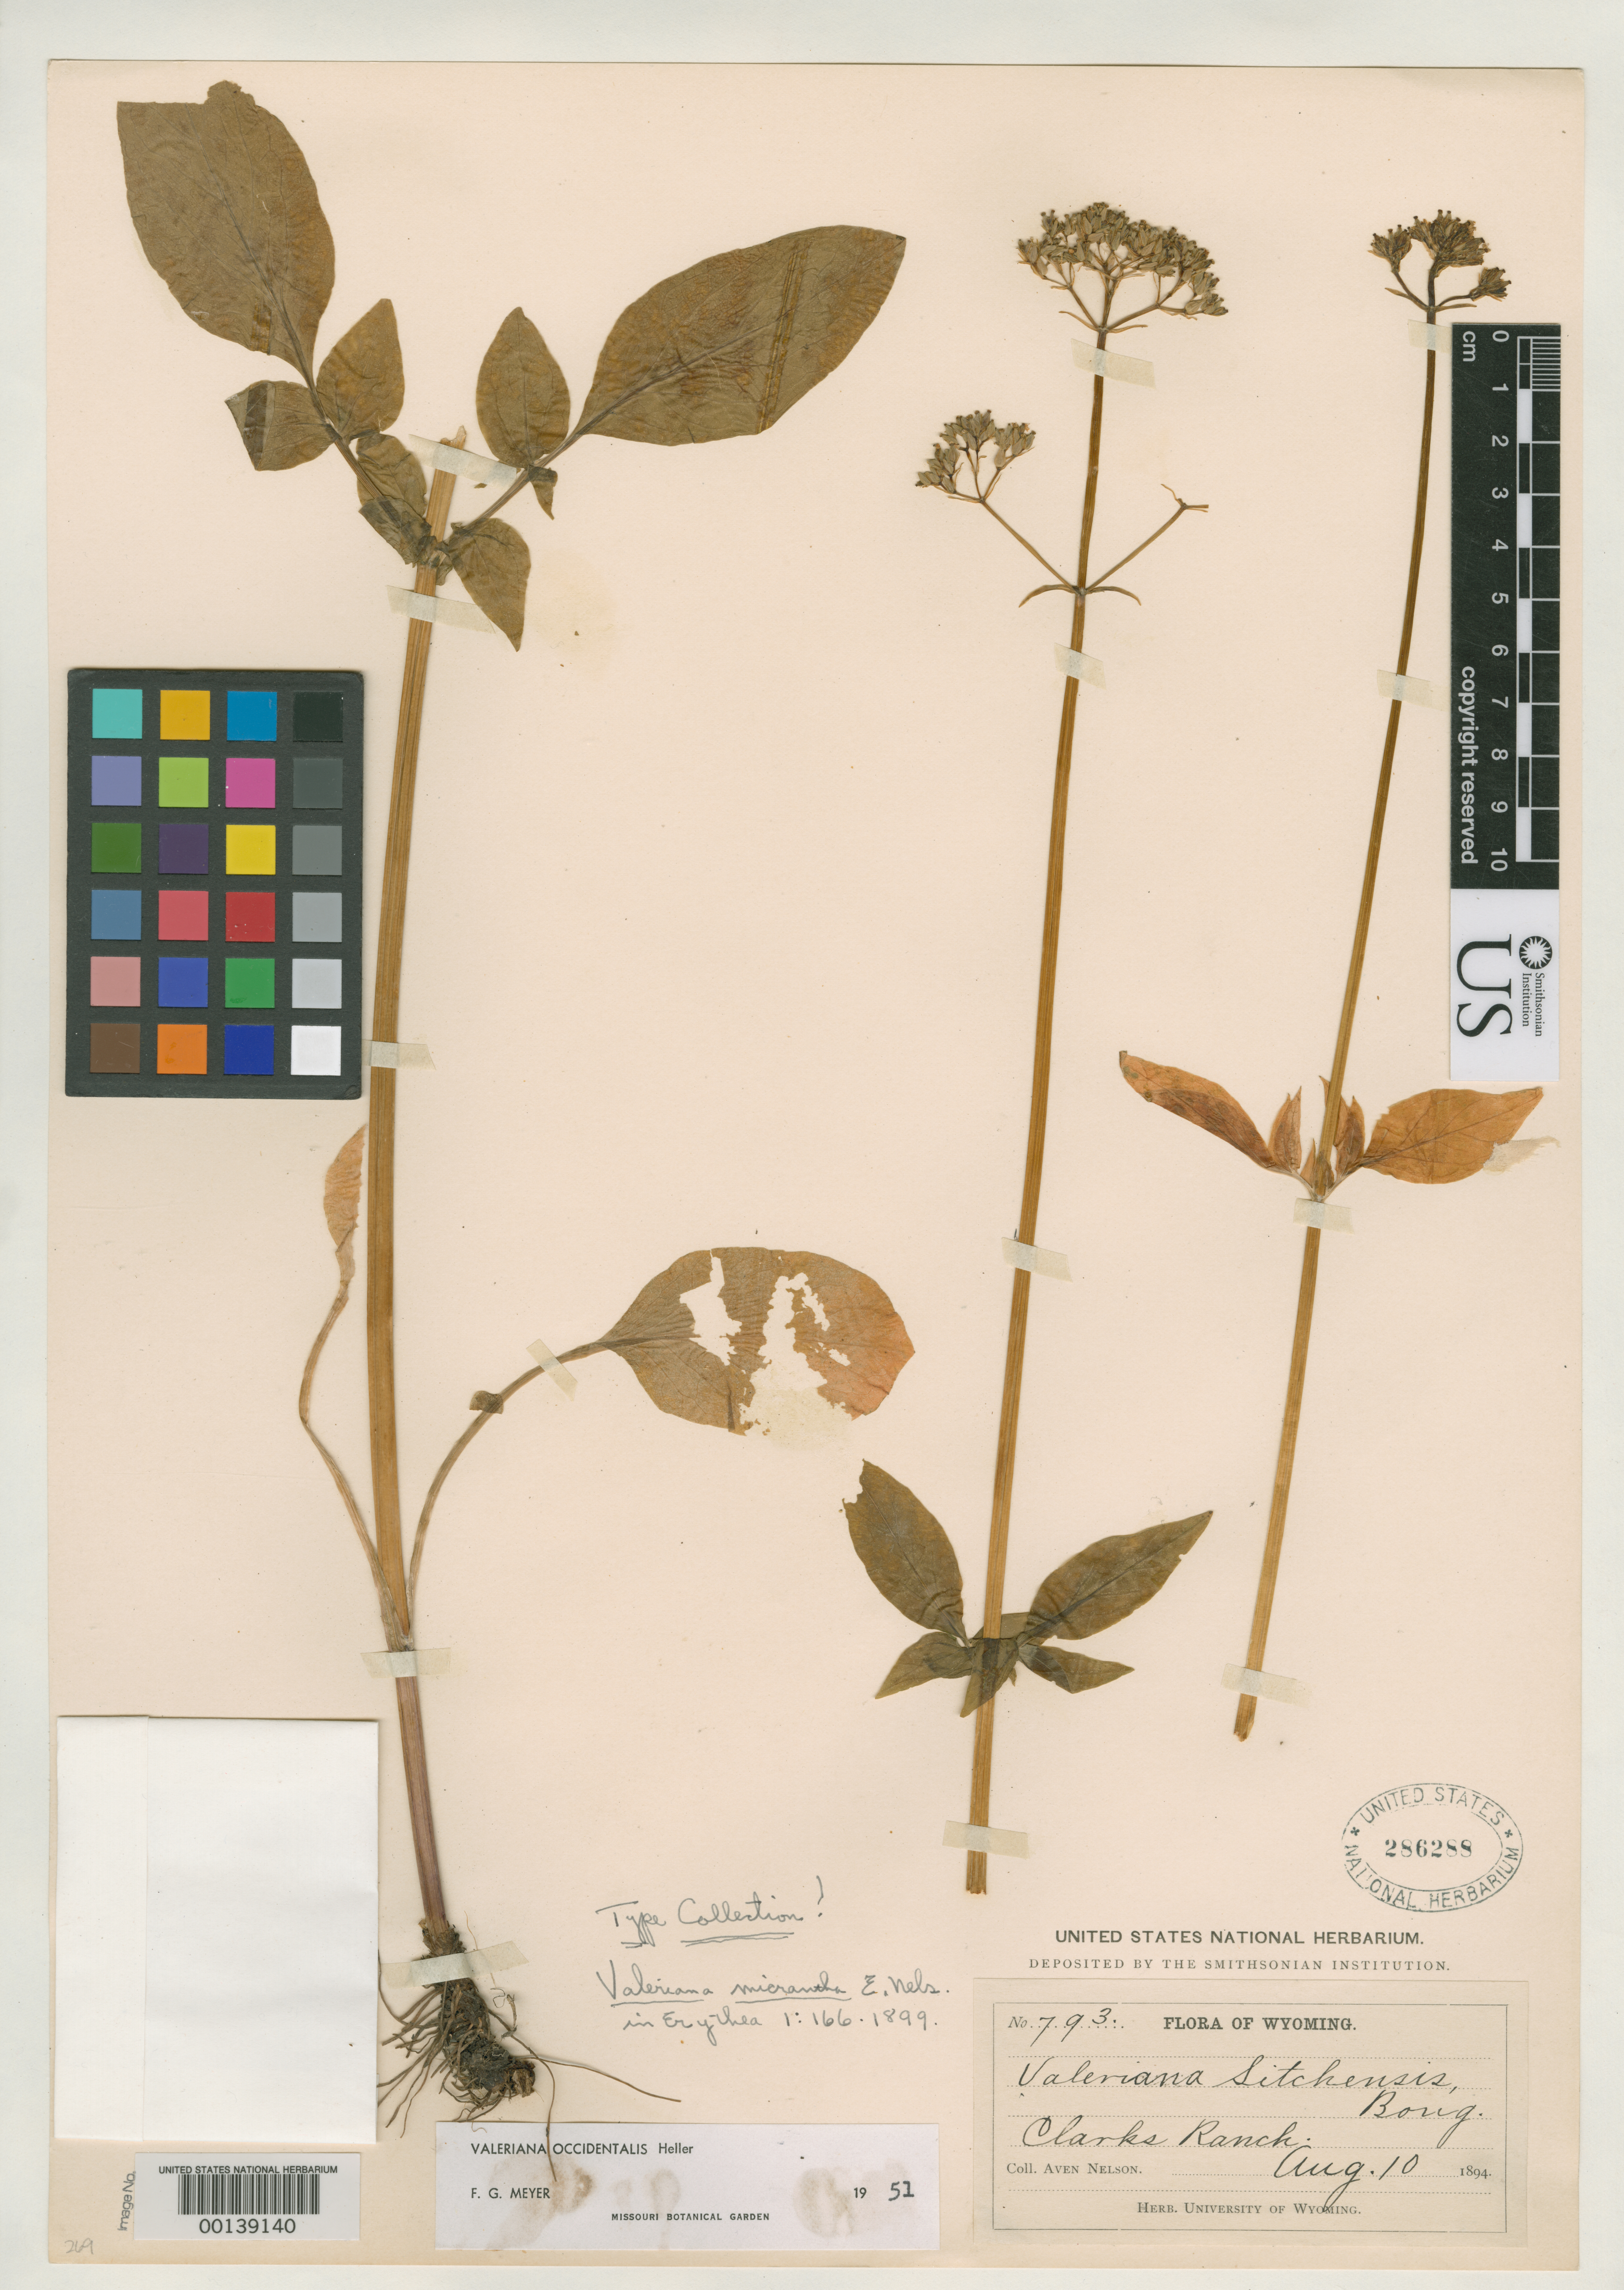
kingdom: Plantae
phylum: Tracheophyta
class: Magnoliopsida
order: Dipsacales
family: Caprifoliaceae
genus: Valeriana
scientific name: Valeriana micrantha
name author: E.E. Nelson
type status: Isotype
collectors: A. Nelson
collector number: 793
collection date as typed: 10 Aug 1894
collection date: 1894-08-10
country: United States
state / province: Wyoming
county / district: Fremont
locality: Wind River.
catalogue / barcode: US 286288